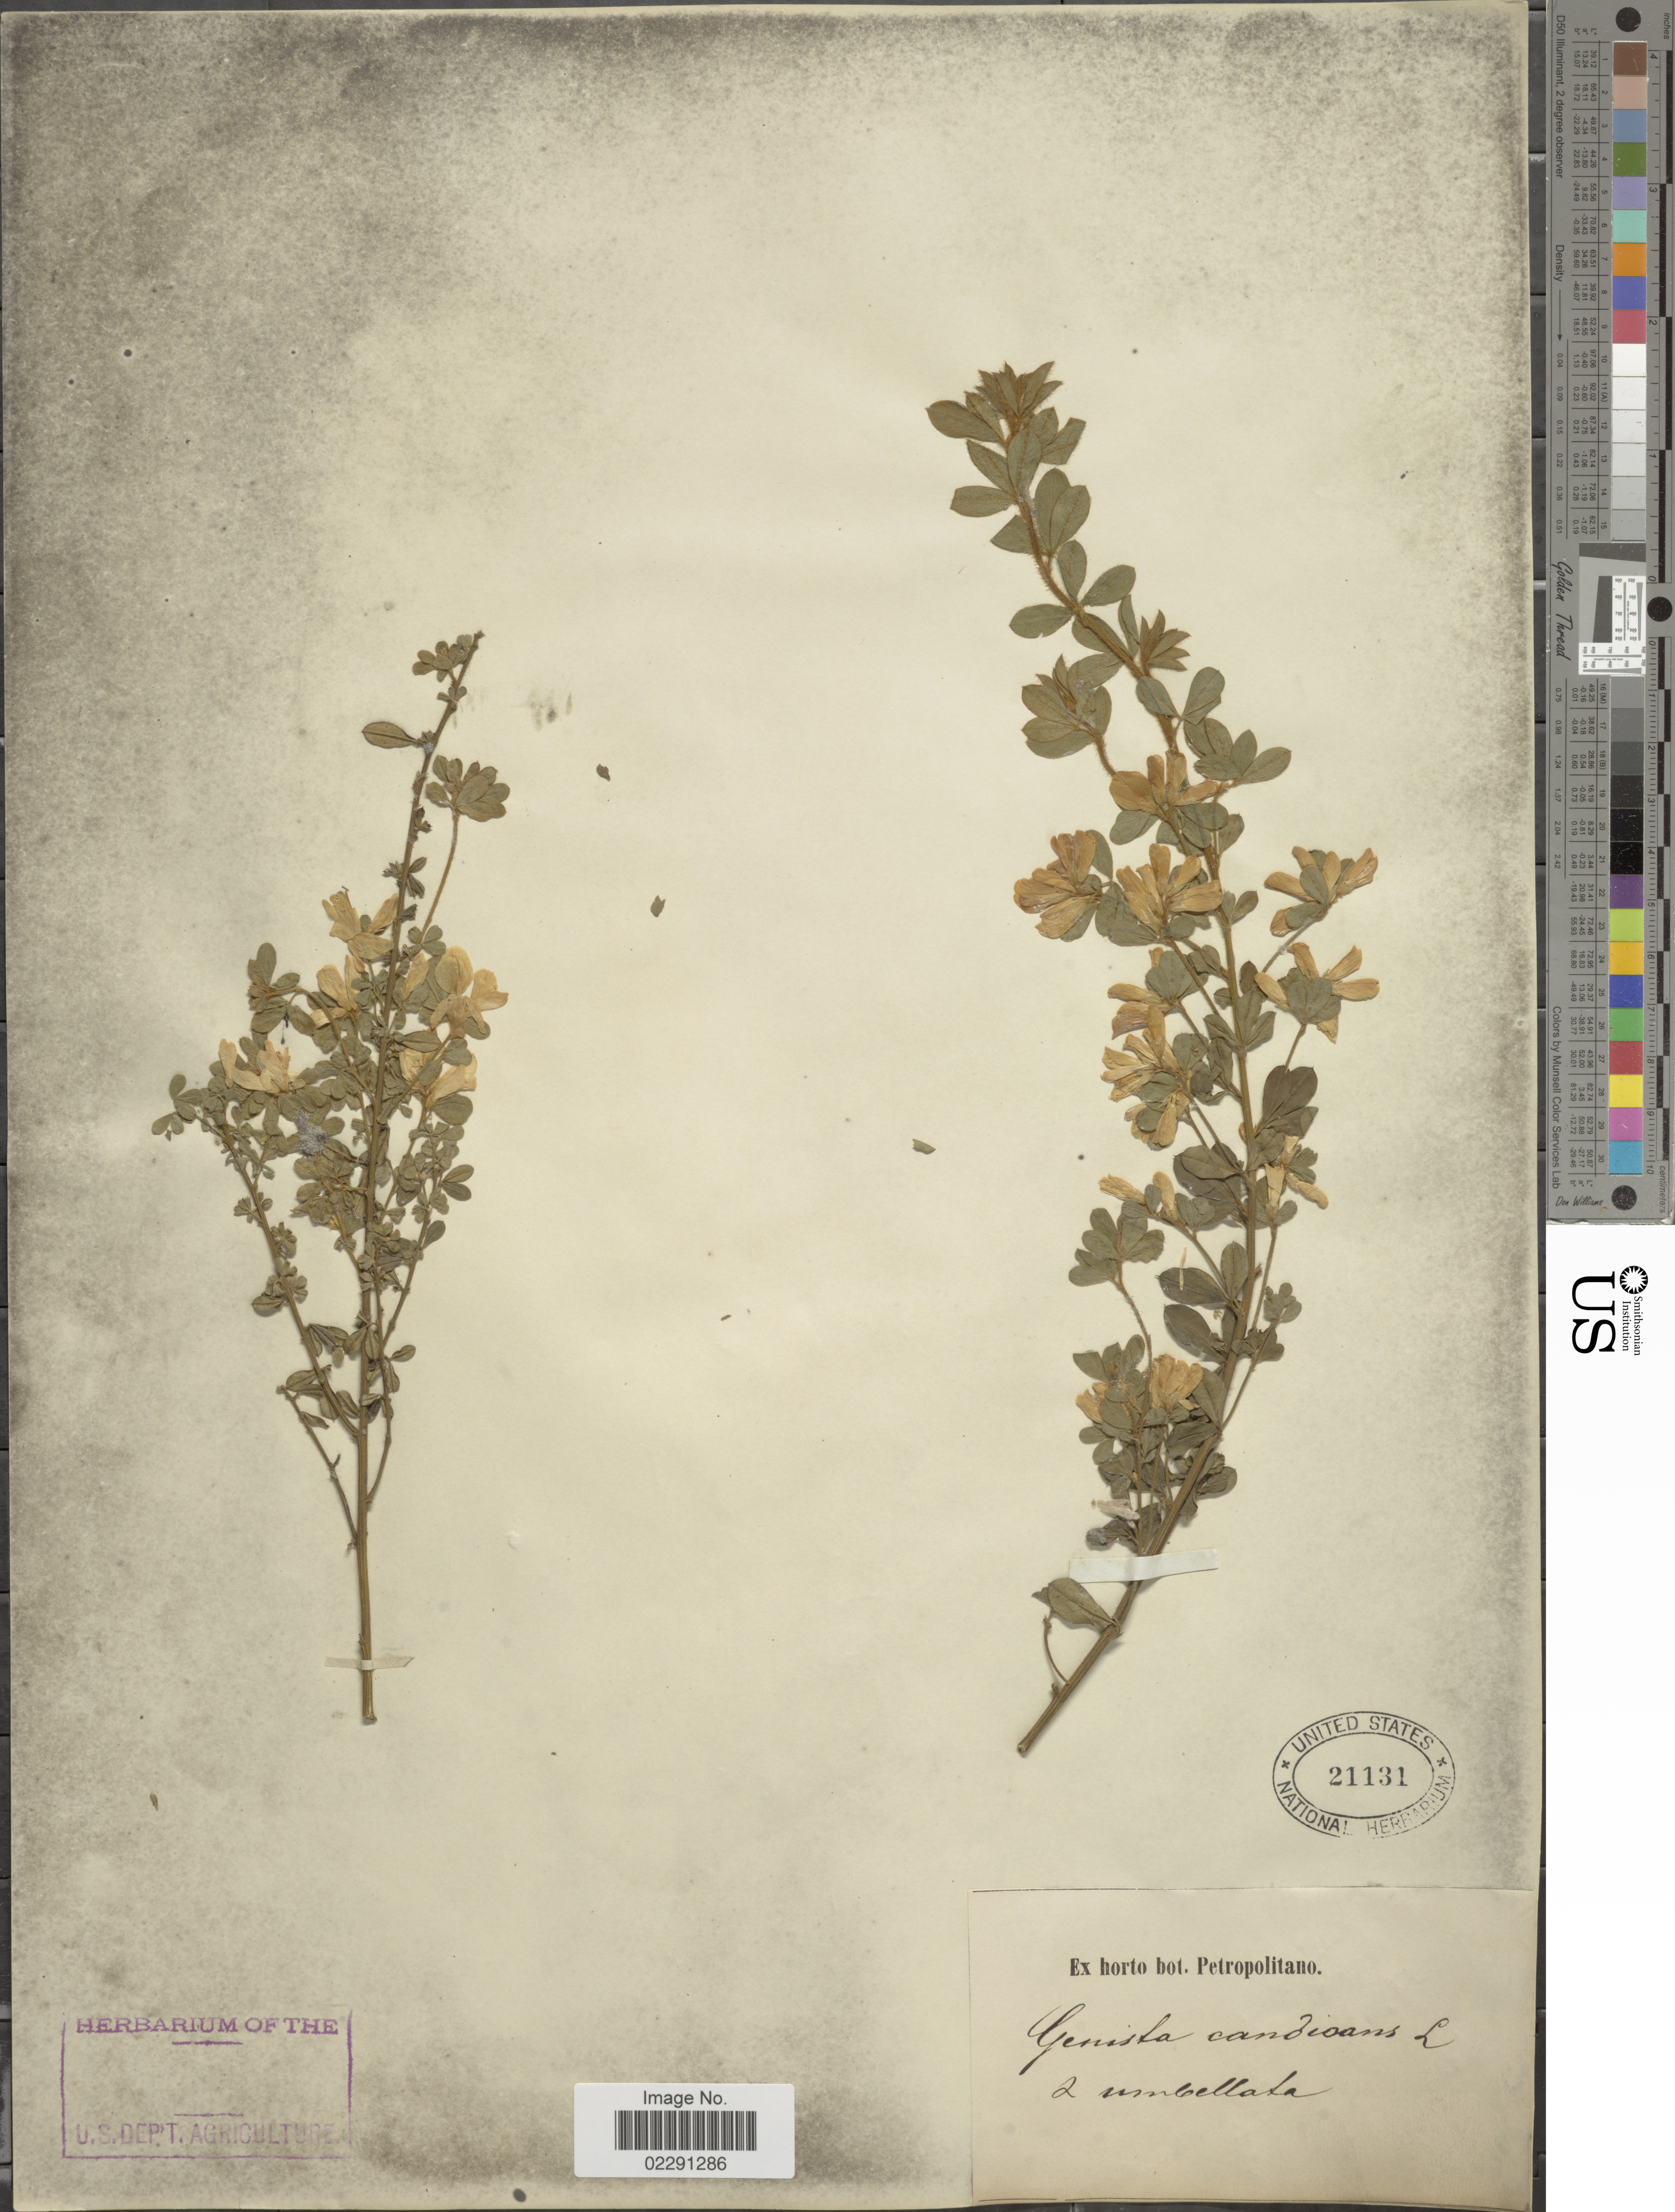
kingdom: Plantae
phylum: Tracheophyta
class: Magnoliopsida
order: Fabales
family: Fabaceae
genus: Genista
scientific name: Genista monspessulana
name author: (L.) L.A.S. Johnson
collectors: ex Horto Bot. Petropolitano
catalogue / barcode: US 21131